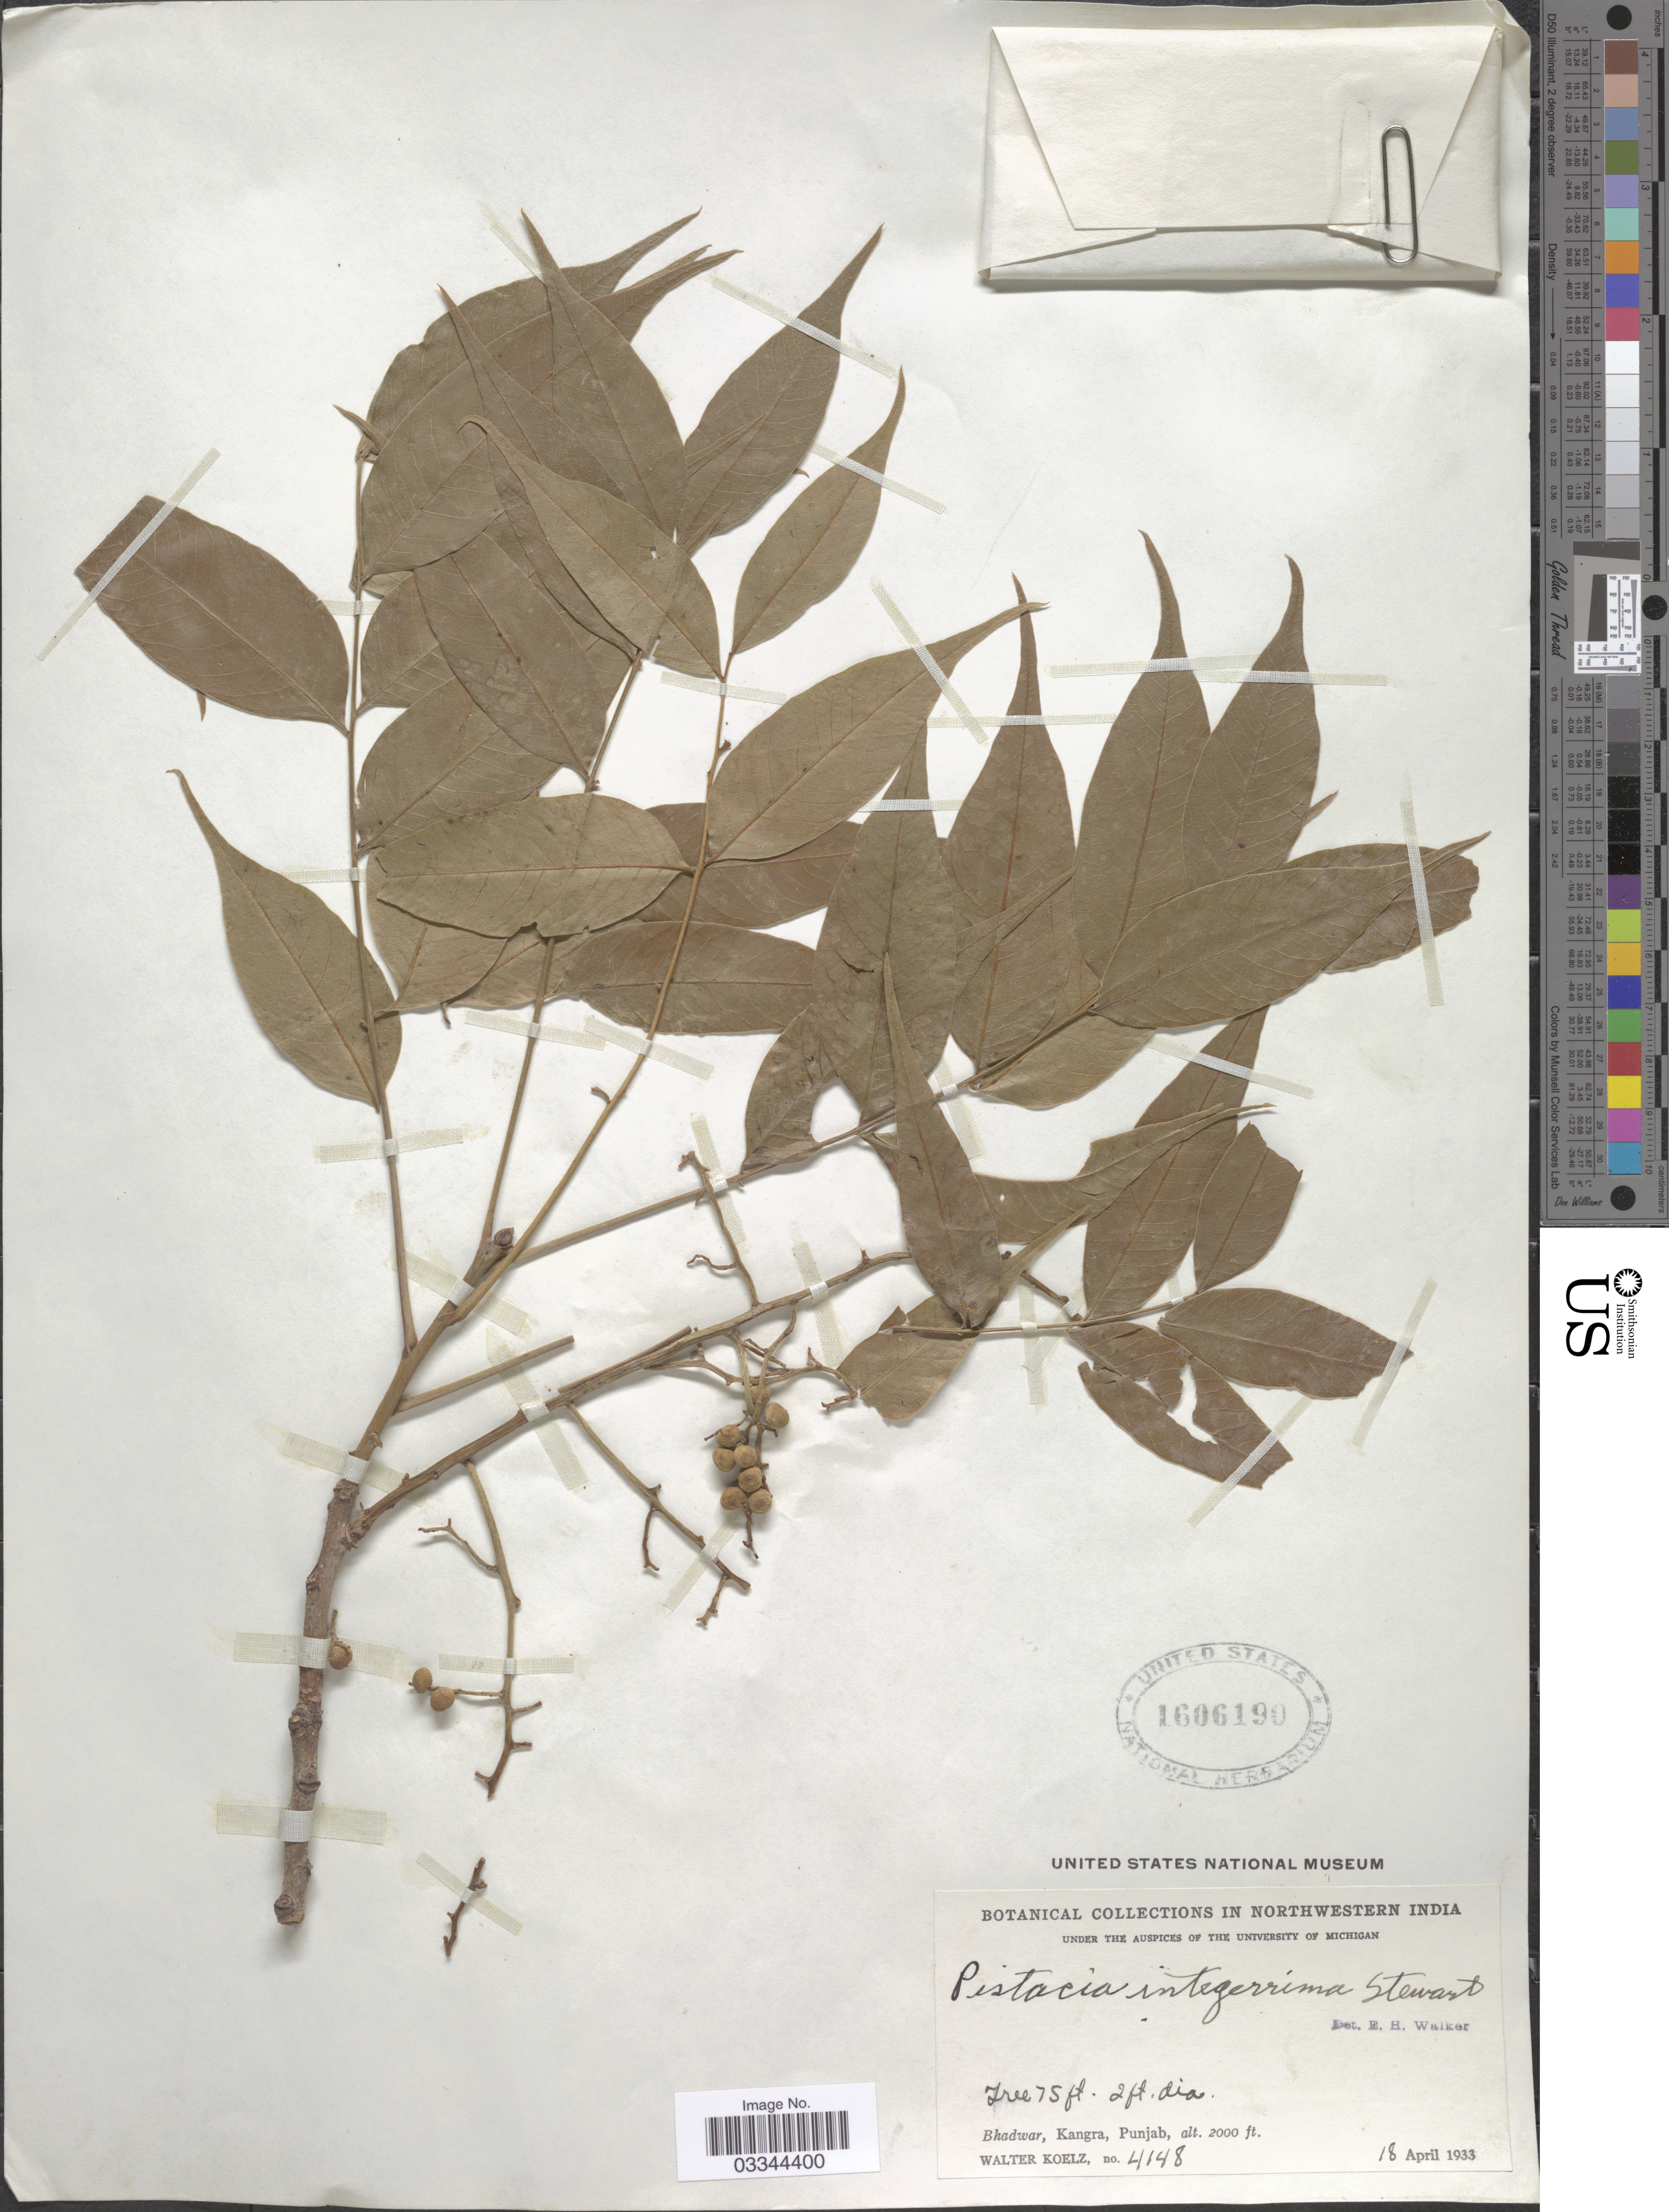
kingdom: Plantae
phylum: Tracheophyta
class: Magnoliopsida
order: Sapindales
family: Anacardiaceae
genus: Pistacia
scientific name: Pistacia integerrima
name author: J. L. Stewart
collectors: W. N. Koelz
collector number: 4148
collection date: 1933-04-18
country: India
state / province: Punjab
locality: Northwestern India. Bhadwar, Kangra.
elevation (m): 610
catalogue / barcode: US 1606190